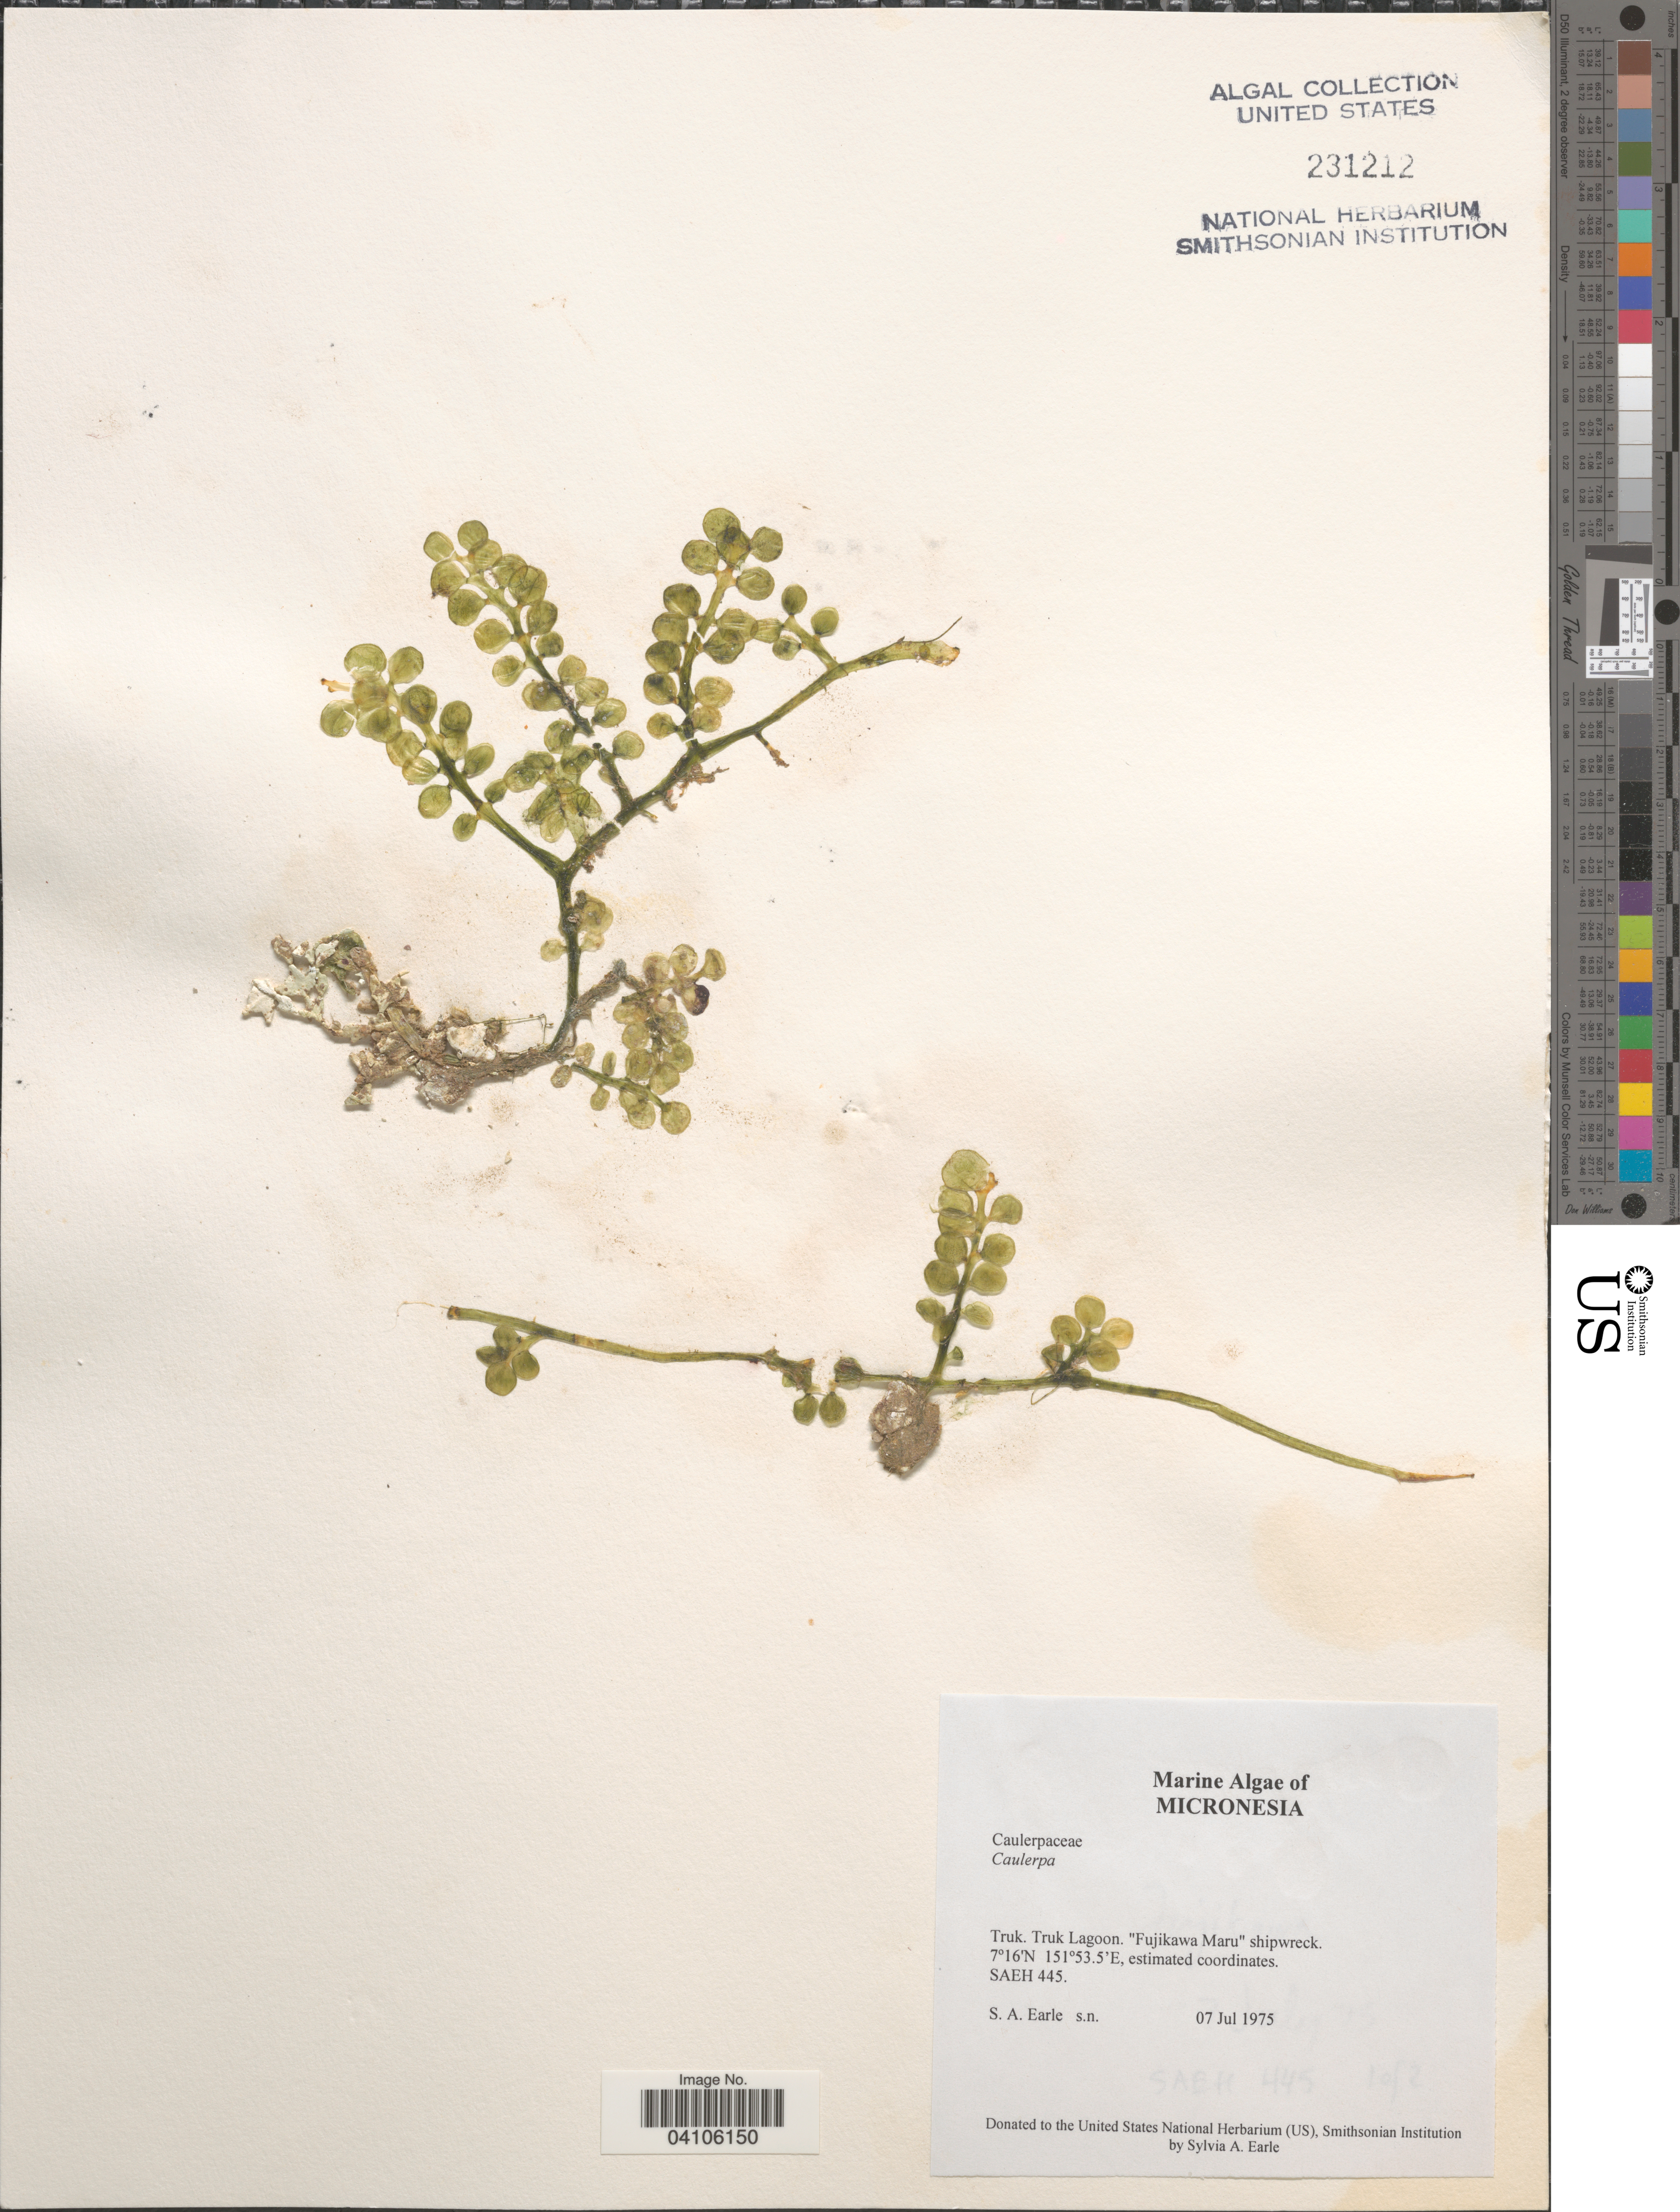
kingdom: Plantae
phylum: Chlorophyta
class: Ulvophyceae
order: Bryopsidales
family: Caulerpaceae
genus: Caulerpa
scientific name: Caulerpa sp.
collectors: S. A. Earle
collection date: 1975-07-07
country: Micronesia, Federated States of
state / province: Truk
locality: Truk Lagoon. "Fujikawa Maru" shipwreck. SAEH 445.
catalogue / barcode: US 231212